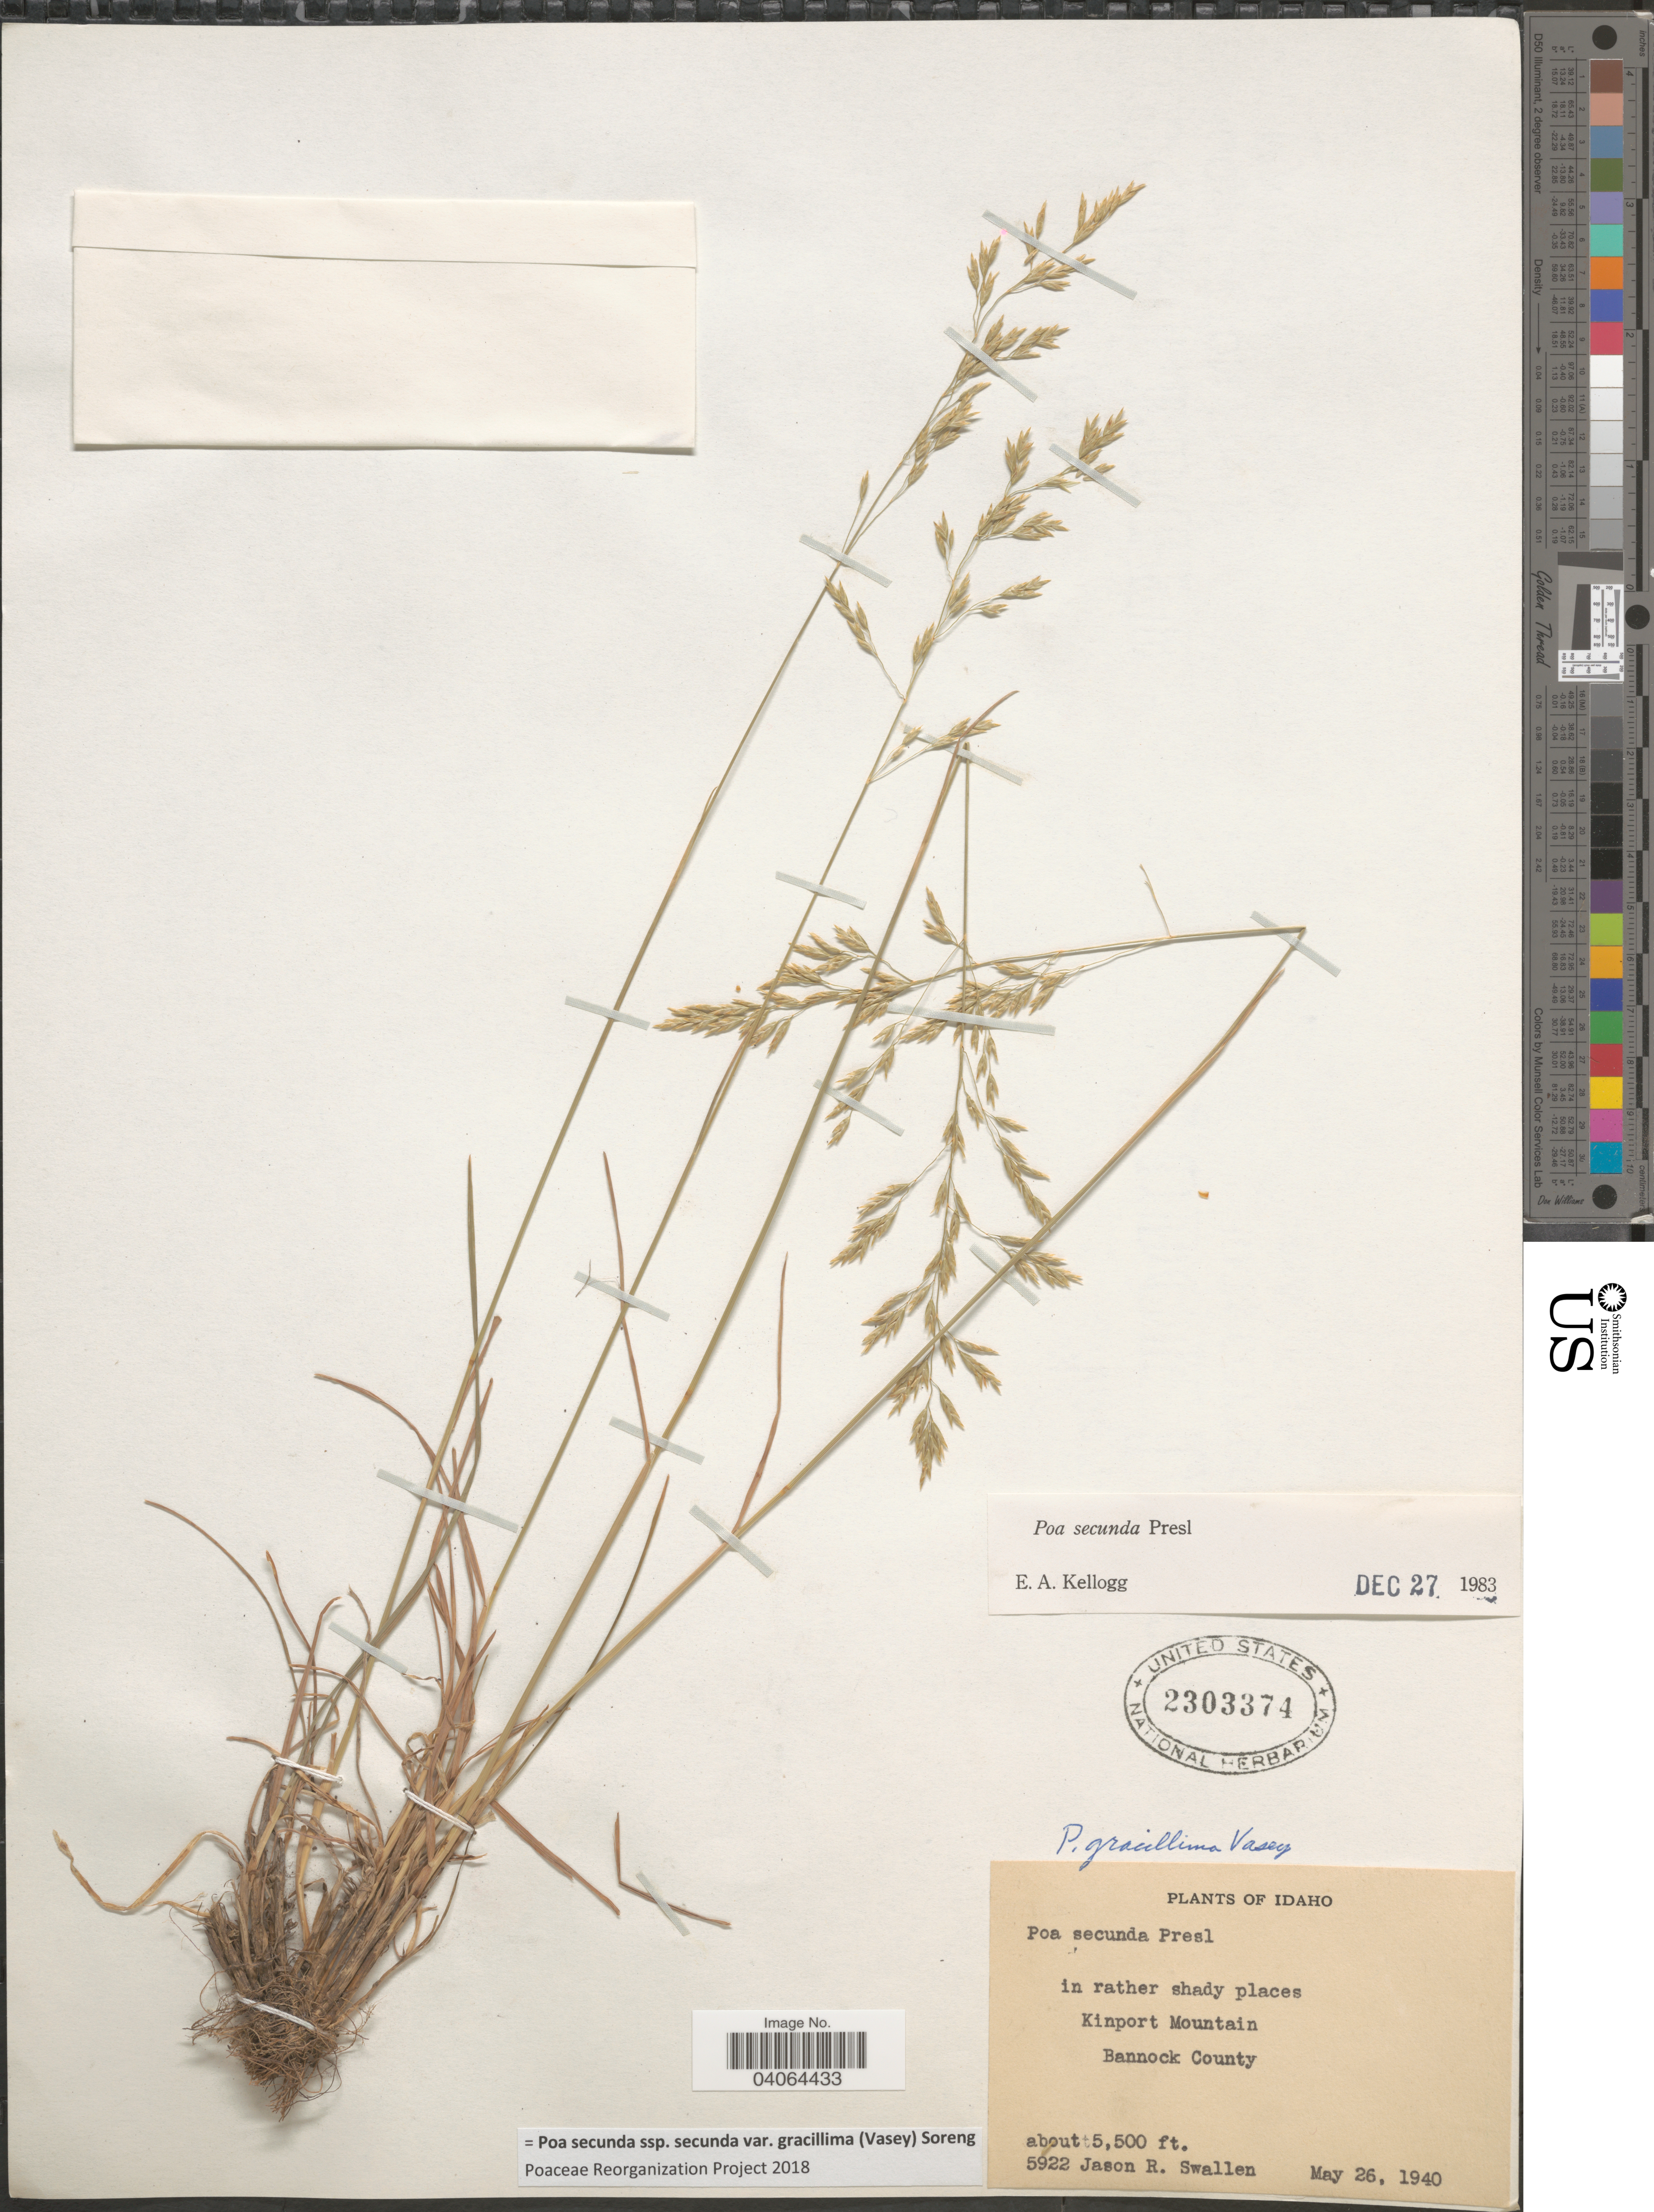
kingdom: Plantae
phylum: Tracheophyta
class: Liliopsida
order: Poales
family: Poaceae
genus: Poa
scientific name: Poa secunda subsp. secunda var. gracillima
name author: (Vasey) Soreng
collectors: J. R. Swallen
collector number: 5922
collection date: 1940-05-26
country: United States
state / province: Idaho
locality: Kinport Mountain, Bannock County.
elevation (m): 1676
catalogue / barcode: US 2303374